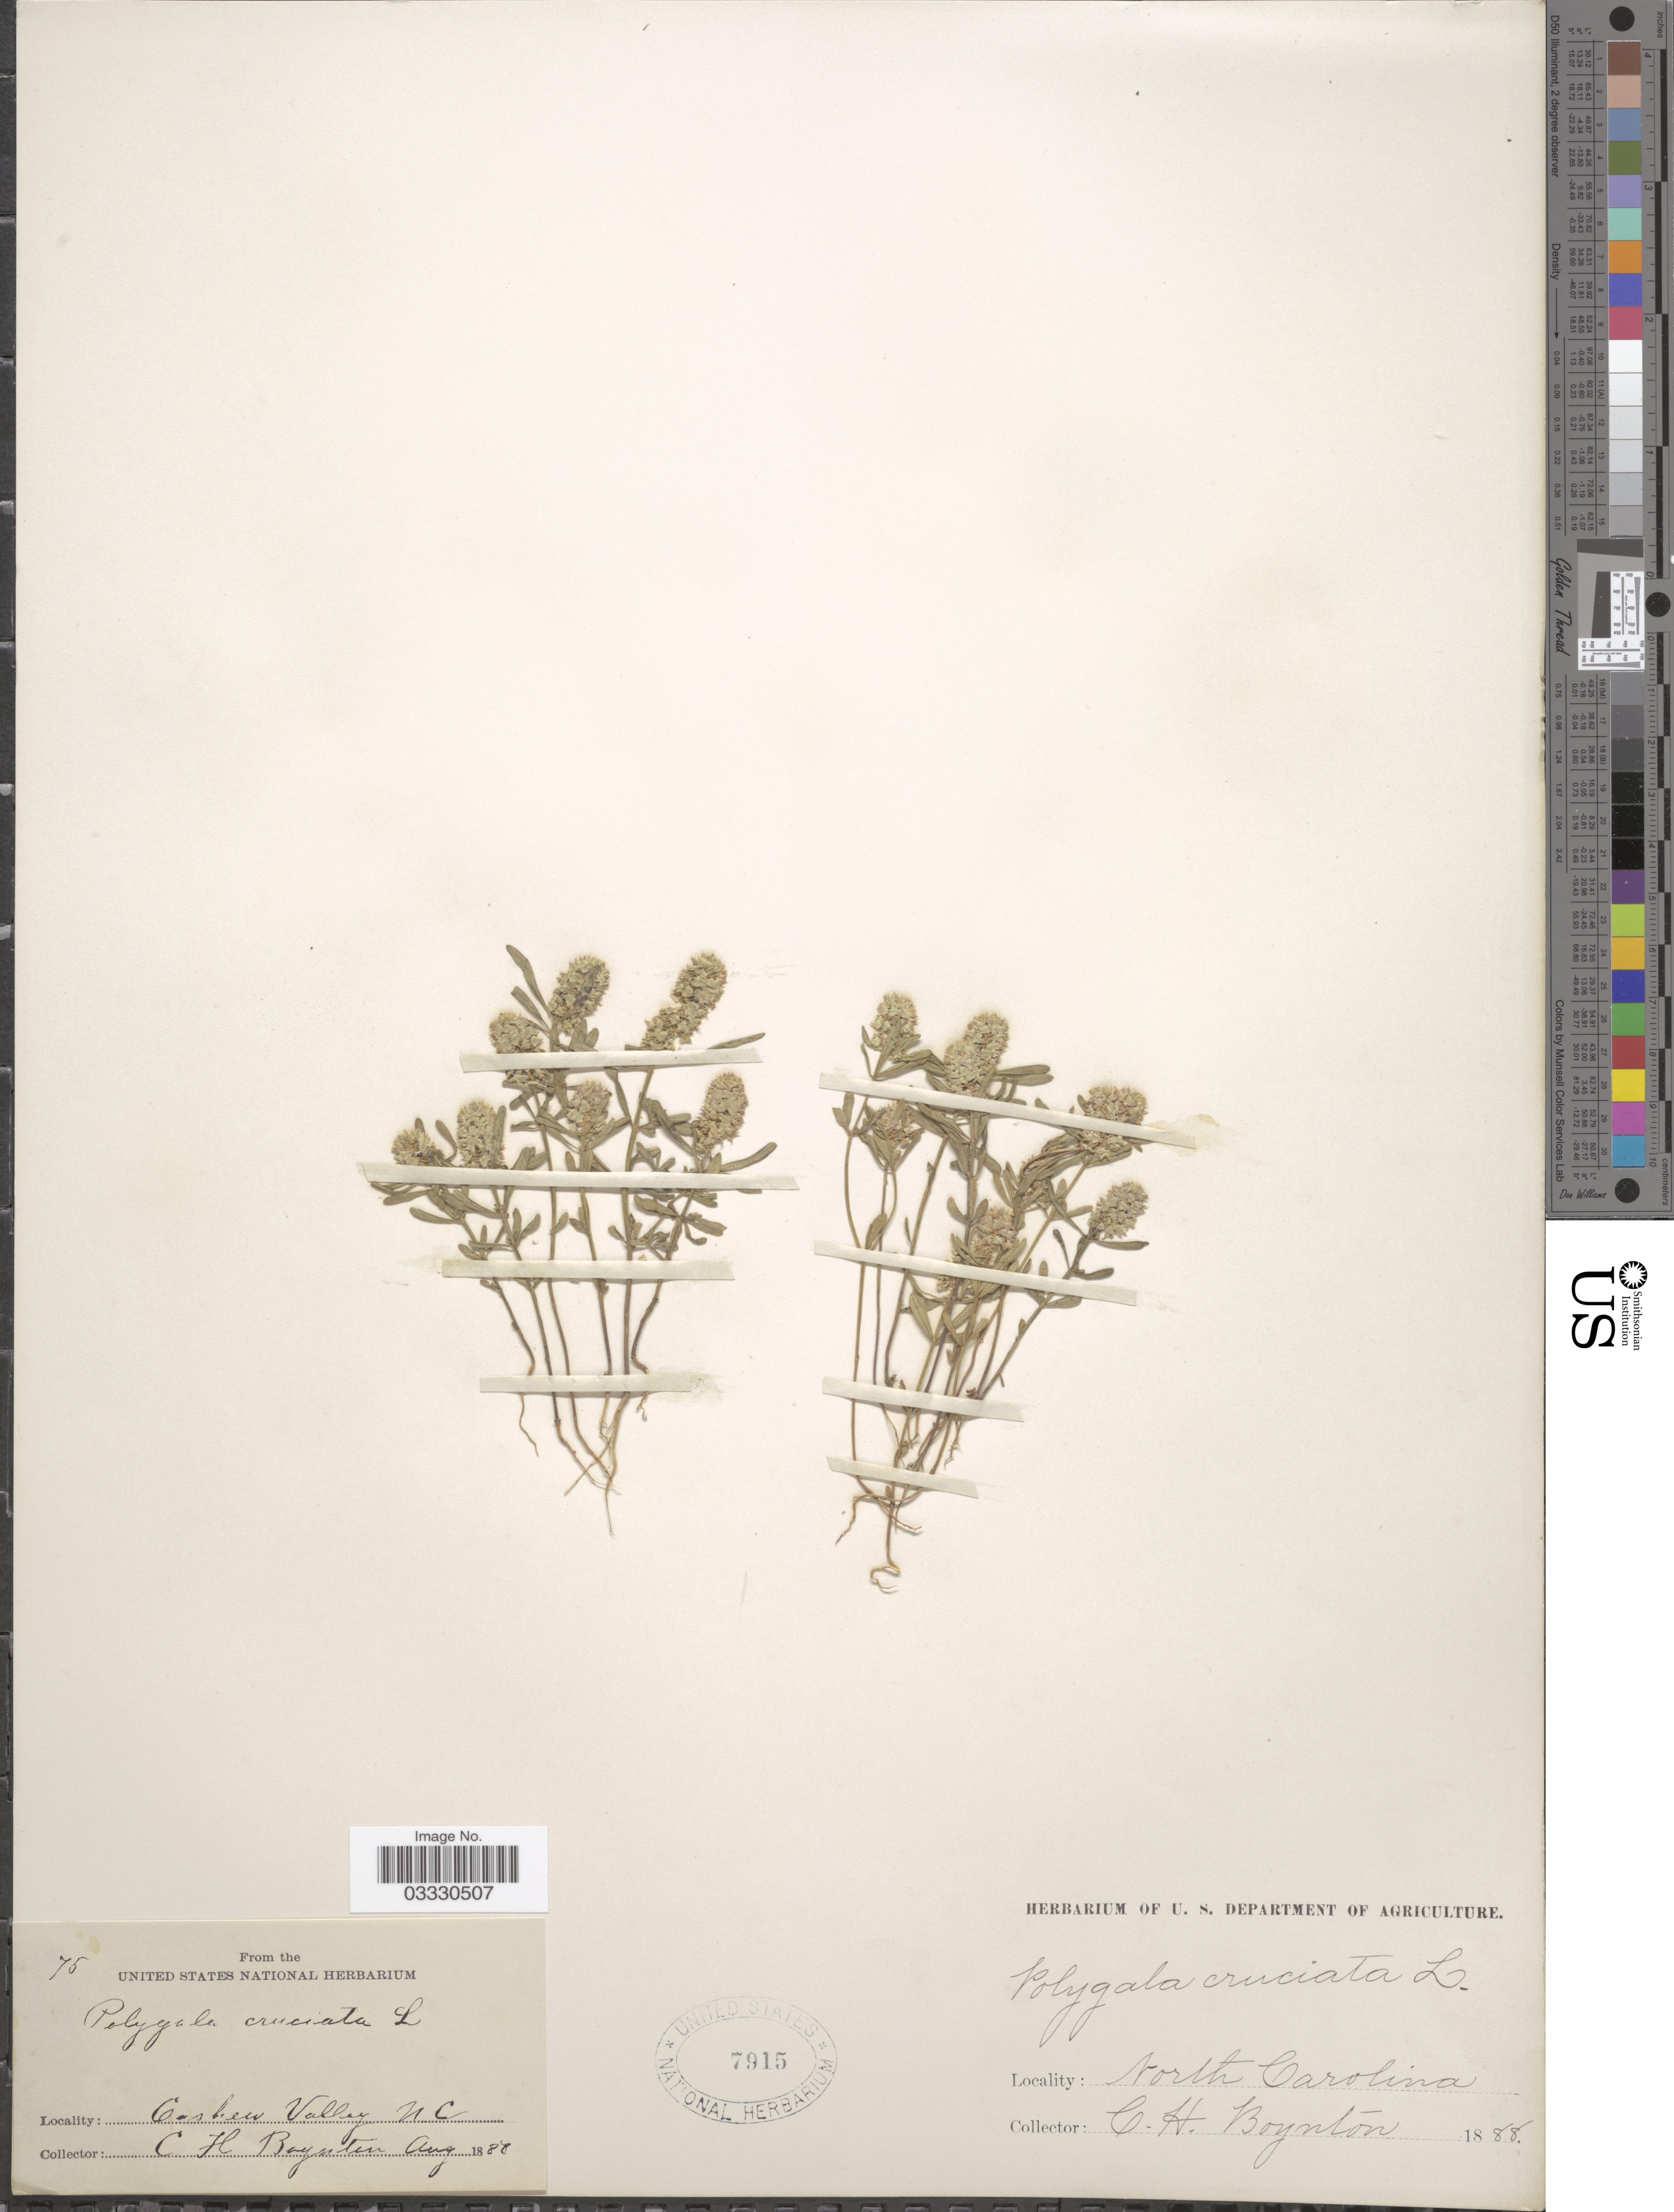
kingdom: Plantae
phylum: Tracheophyta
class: Magnoliopsida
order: Fabales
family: Polygalaceae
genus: Polygala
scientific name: Polygala cruciata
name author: L.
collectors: C. Boynton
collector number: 75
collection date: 1888-08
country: United States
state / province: North Carolina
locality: Cashew Valley.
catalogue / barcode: US 7915